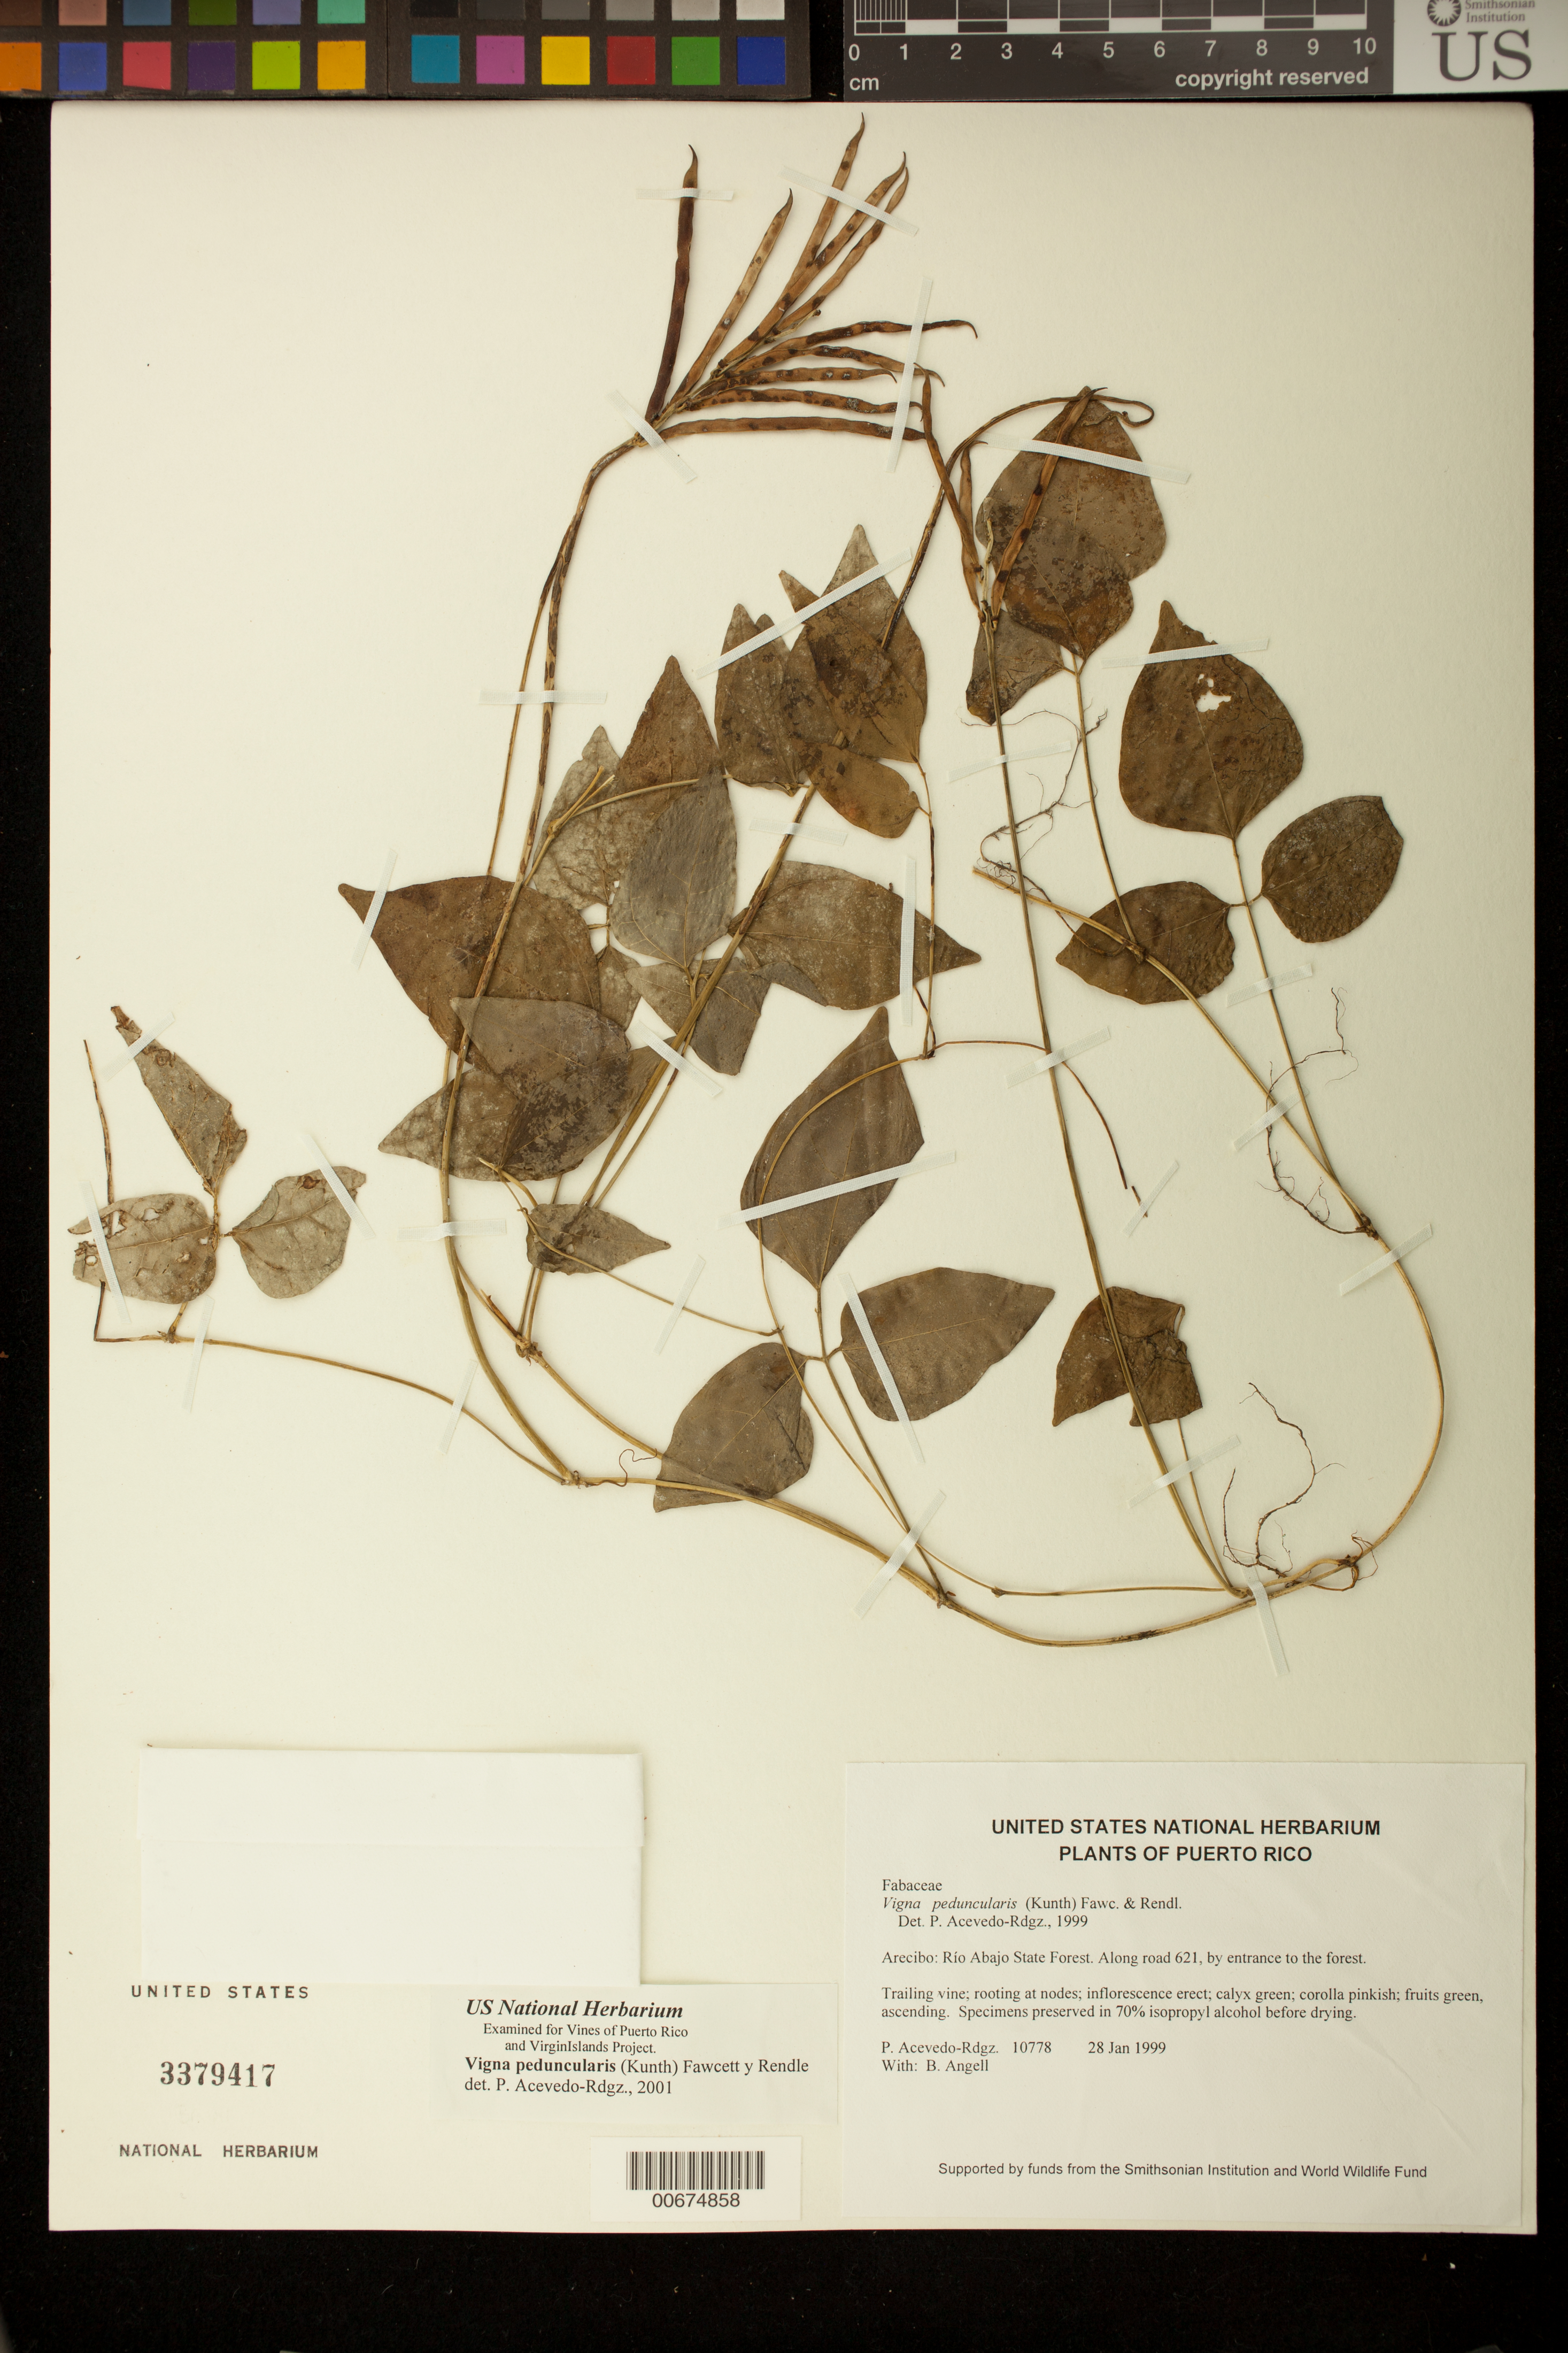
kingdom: Plantae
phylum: Tracheophyta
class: Magnoliopsida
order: Fabales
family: Fabaceae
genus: Ancistrotropis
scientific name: Ancistrotropis peduncularis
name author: (Fawc. & Rendle) A. Delgado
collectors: P. Acevedo-Rodr. & Bobbi Angell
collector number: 10778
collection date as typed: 28 Jan 1999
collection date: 1999-01-28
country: Puerto Rico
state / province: Arecibo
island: Puerto Rico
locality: Arecibo; Río Abajo State Forest. Along road 621, by entrance to the forest.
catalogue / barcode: US 3379417